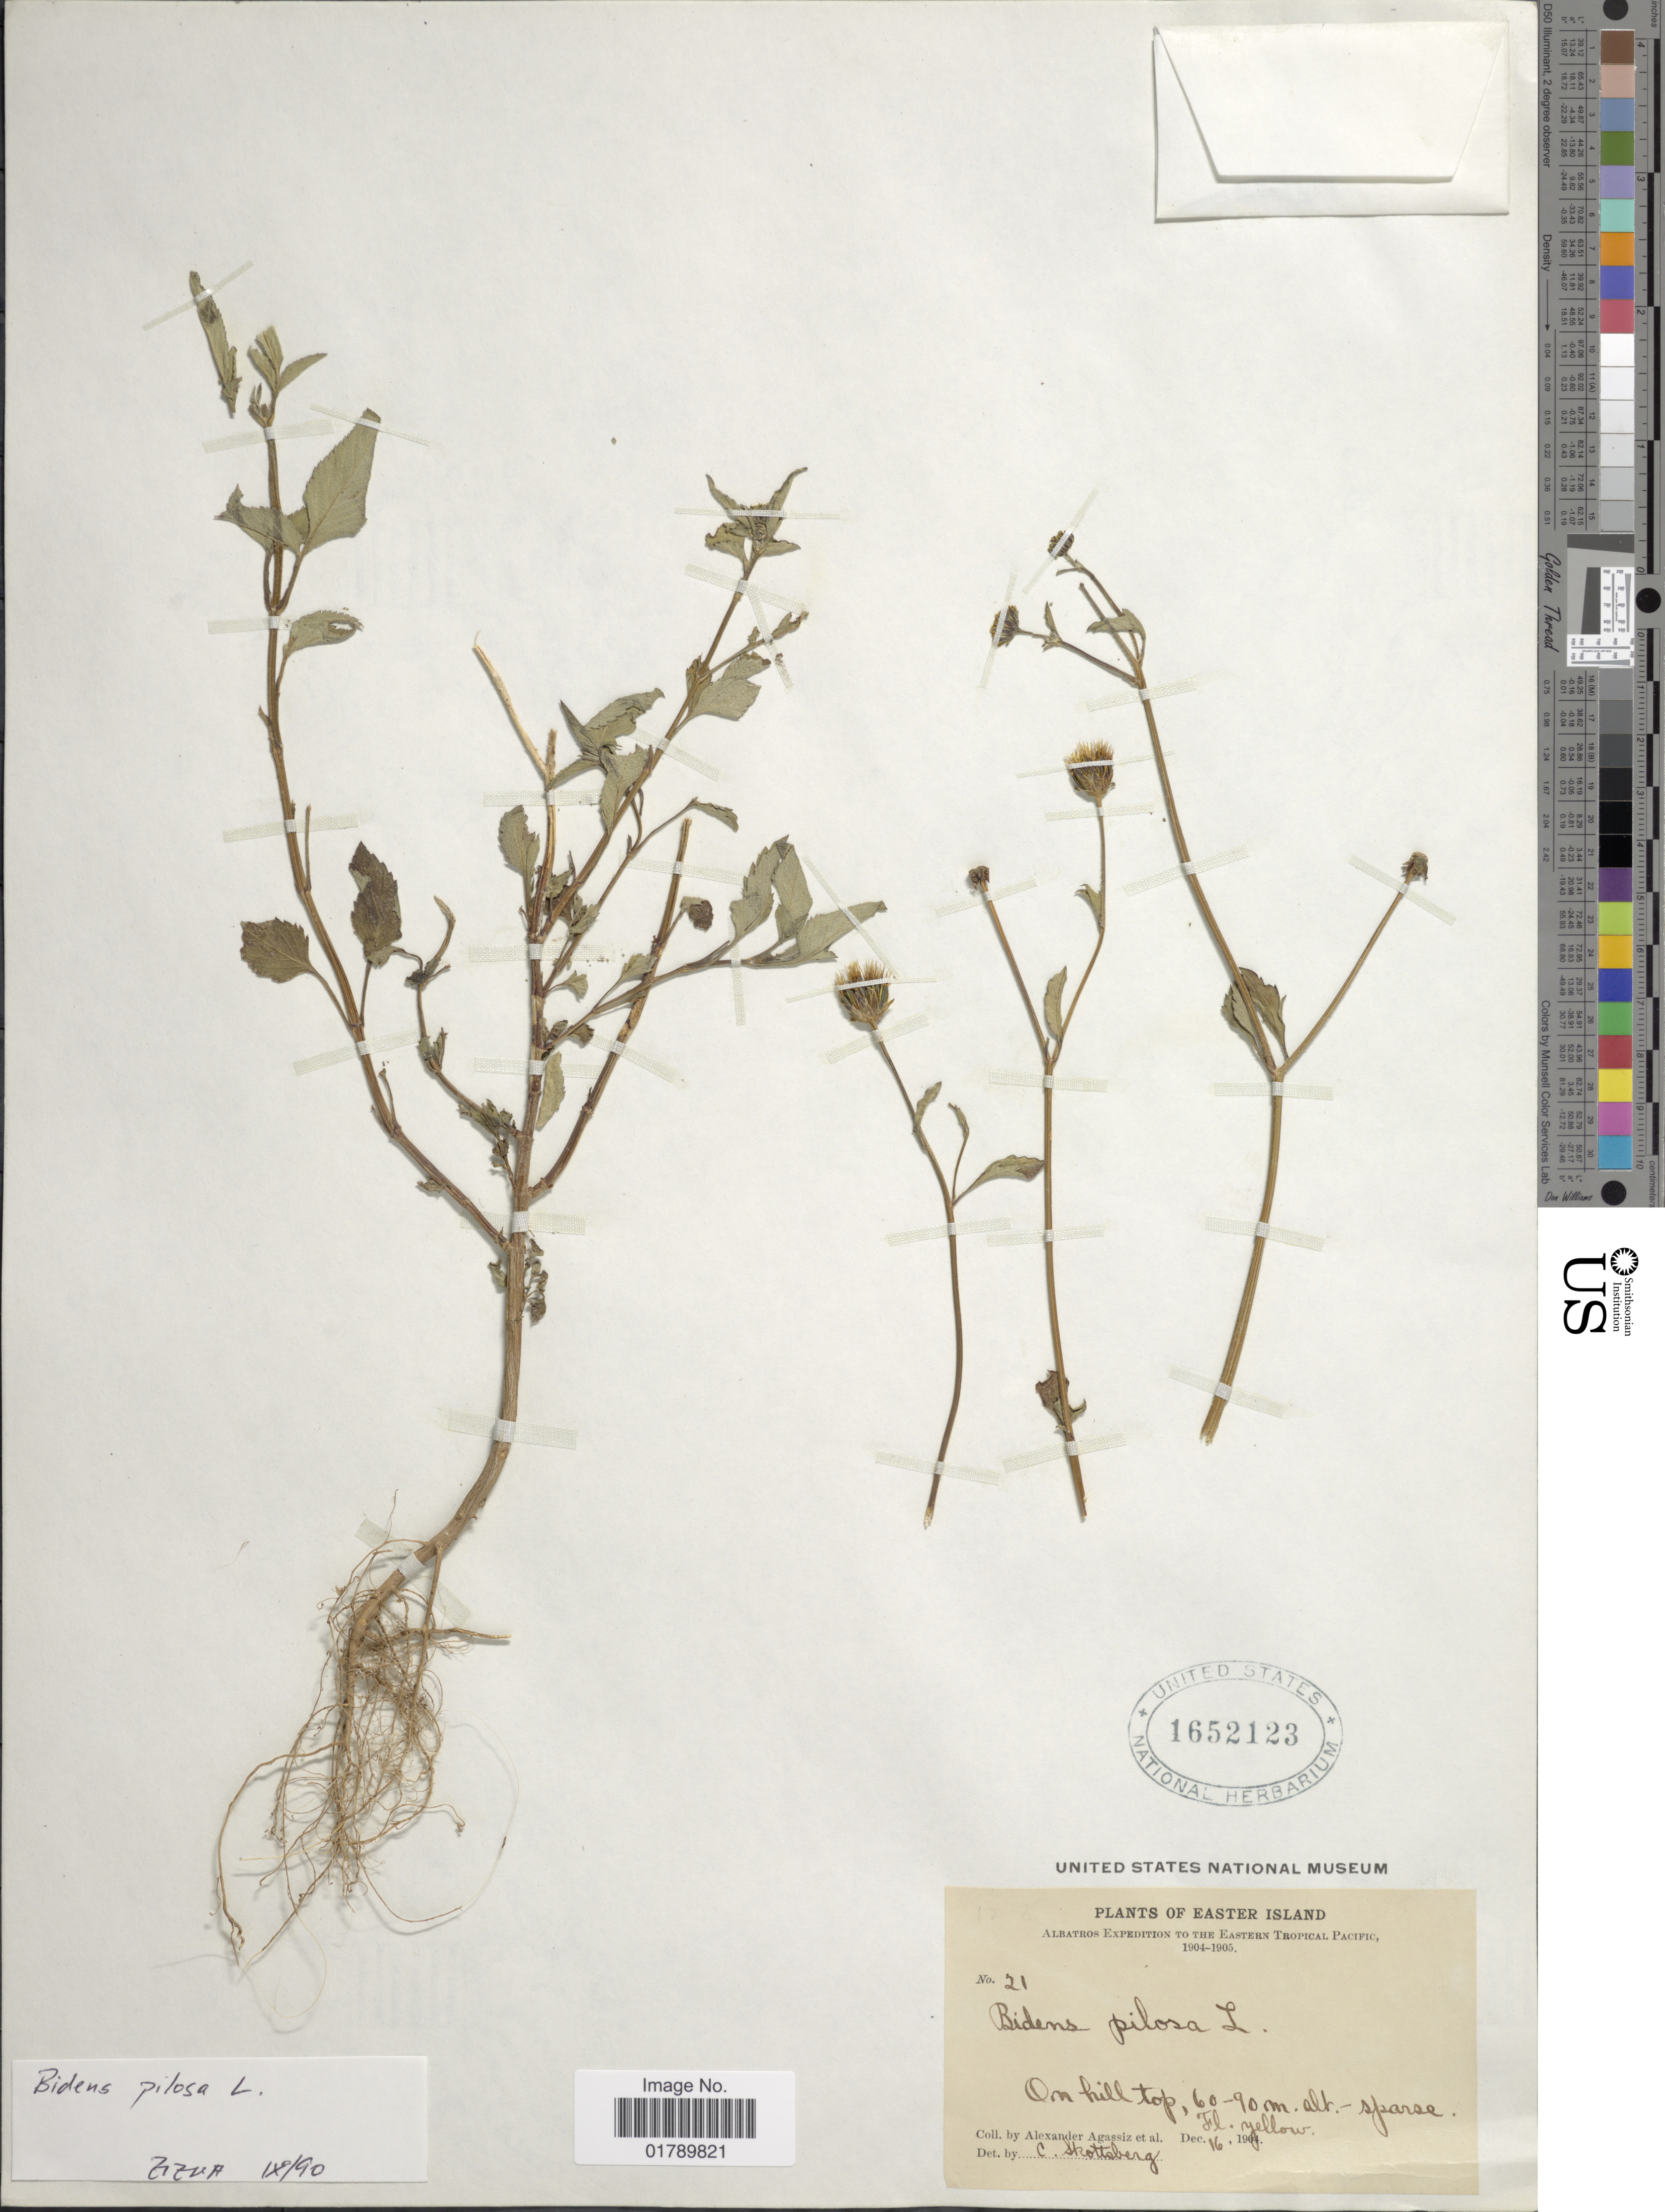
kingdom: Plantae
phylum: Tracheophyta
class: Magnoliopsida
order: Asterales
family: Asteraceae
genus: Bidens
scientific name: Bidens pilosa var. pilosa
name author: L.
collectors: A. E. Agassiz & et al.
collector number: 21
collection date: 1904-12-16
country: Chile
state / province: Valparaíso (V)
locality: Easter Island. On hill top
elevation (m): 60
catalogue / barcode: US 1652123